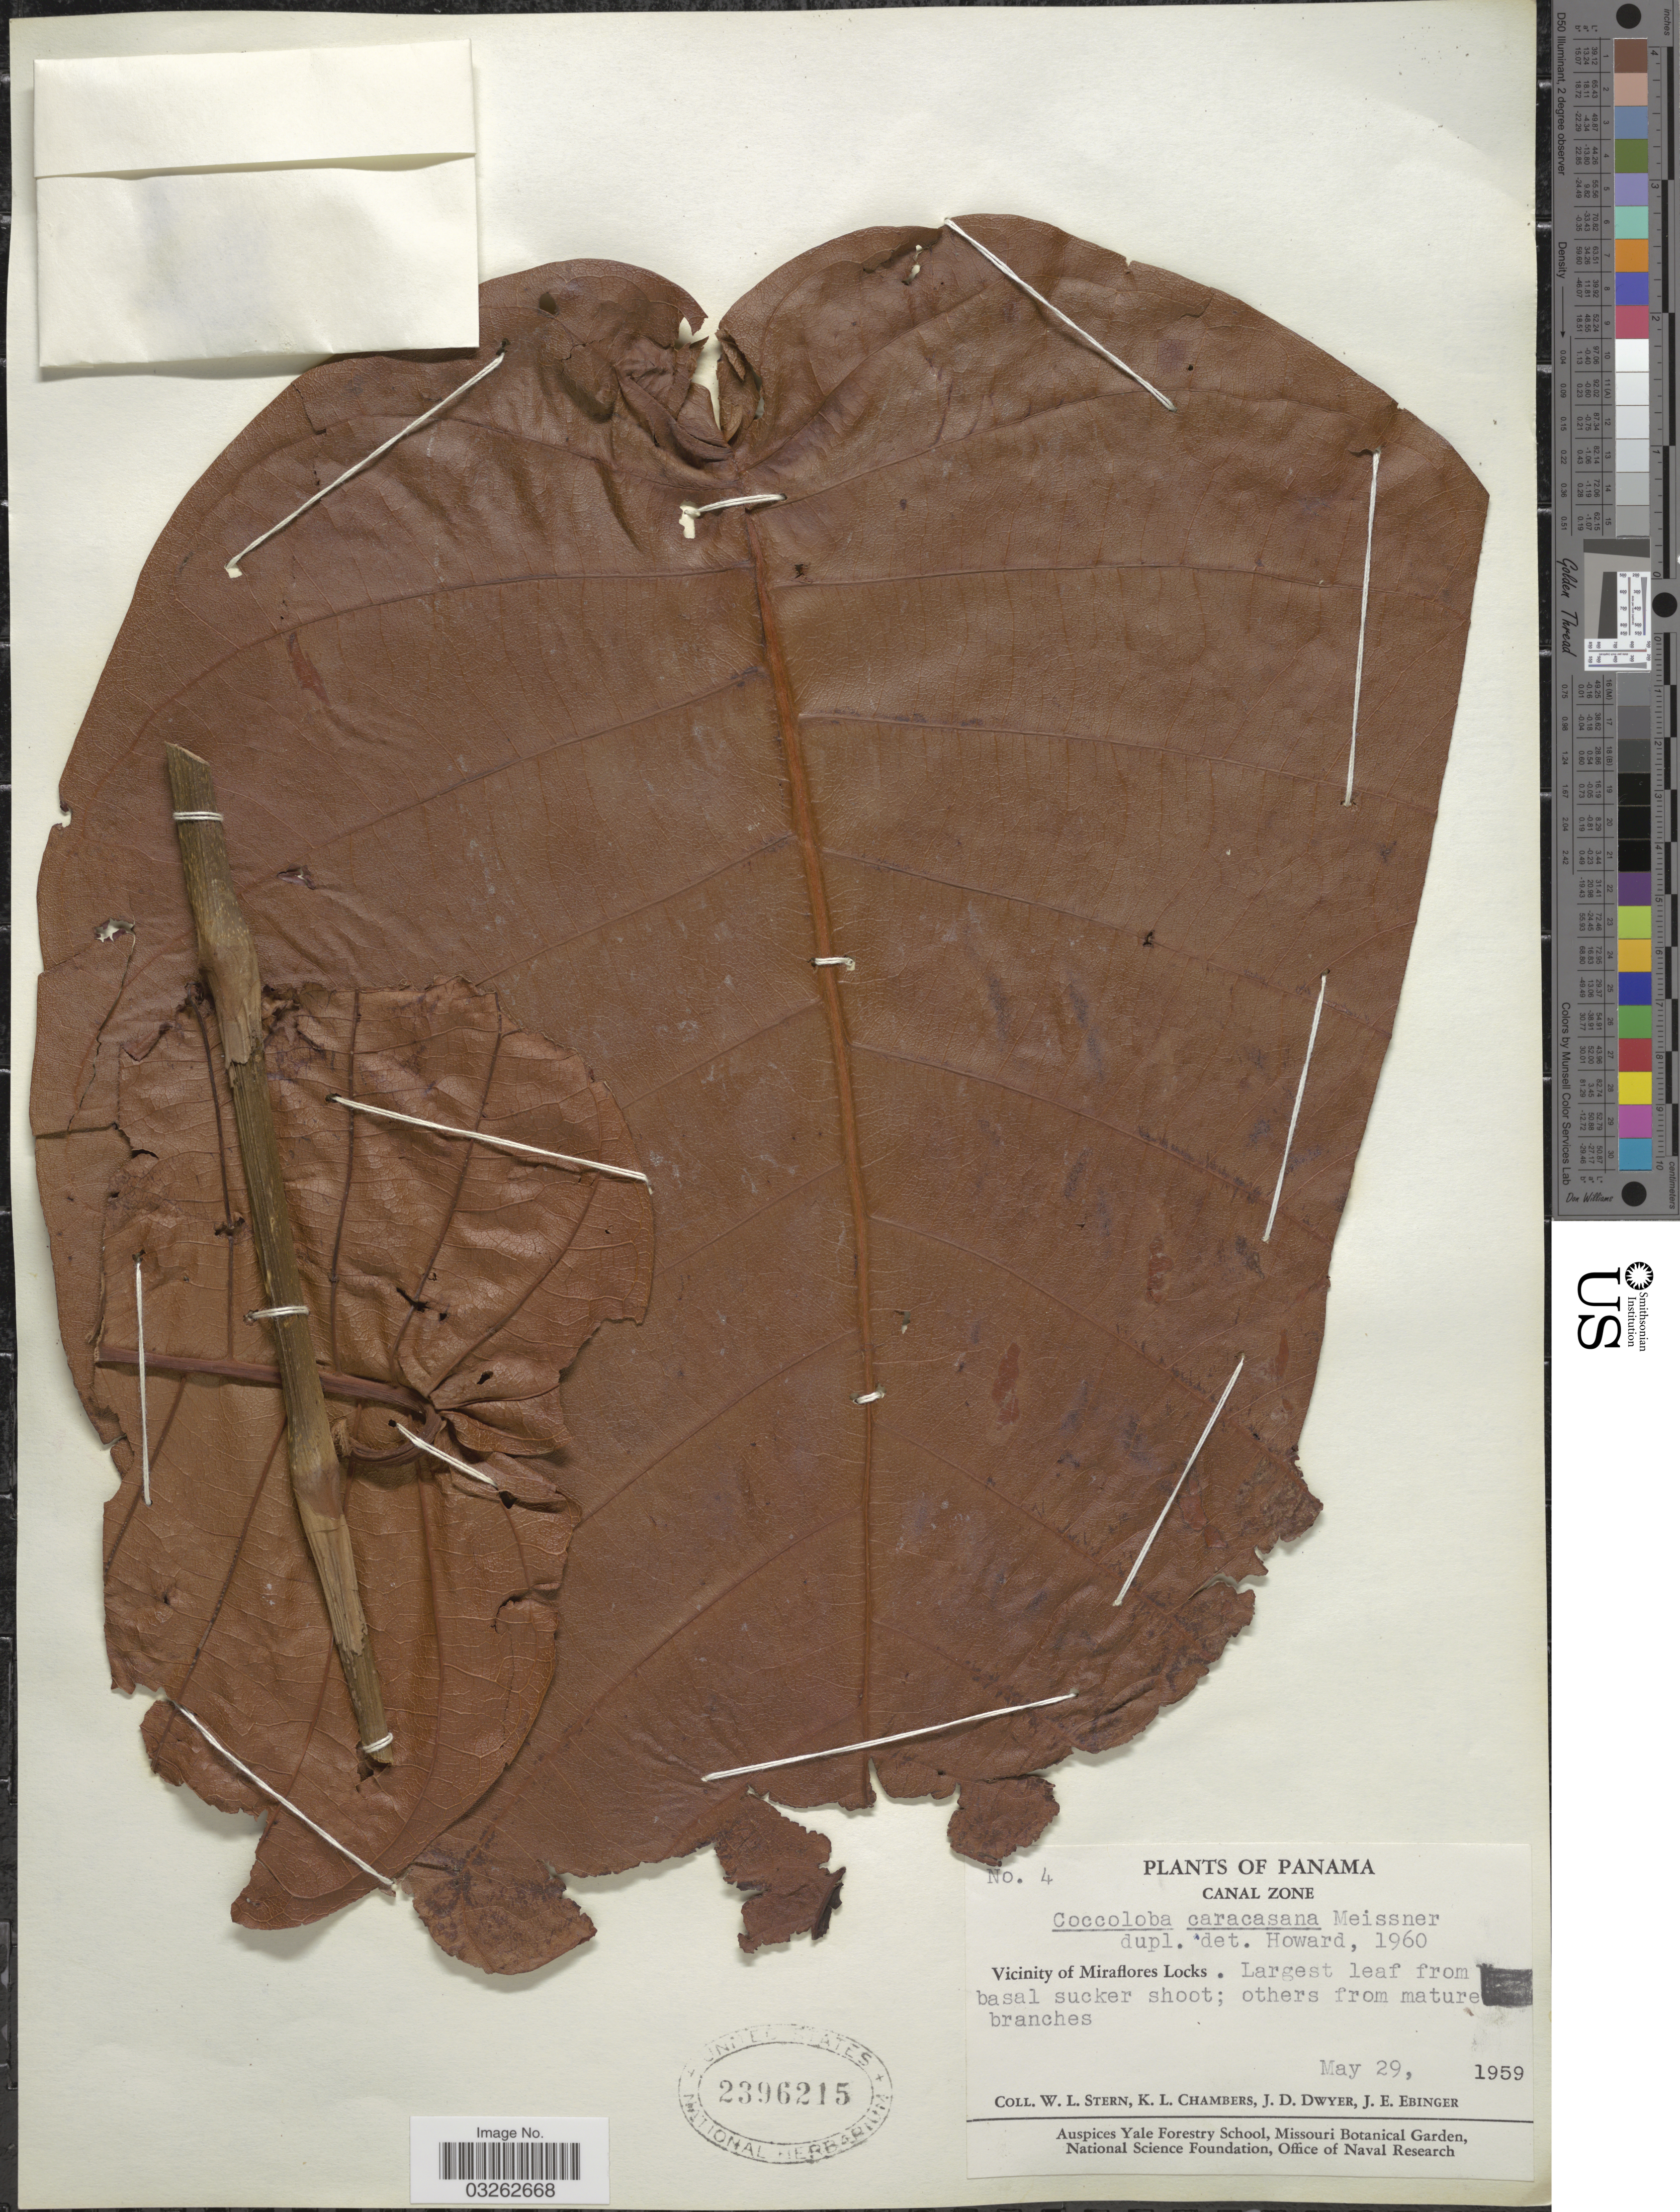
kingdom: Plantae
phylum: Tracheophyta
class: Magnoliopsida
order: Caryophyllales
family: Polygonaceae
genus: Coccoloba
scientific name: Coccoloba caracasana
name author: Meisn.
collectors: W. L. Stern, K. Chambers, J. D. Dwyer & J. Ebinger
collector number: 4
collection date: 1959-05-29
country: Panama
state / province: Panamá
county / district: Canal Zone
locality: Canal Zone. Vicinity of Miraflores Locks.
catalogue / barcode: US 2396215